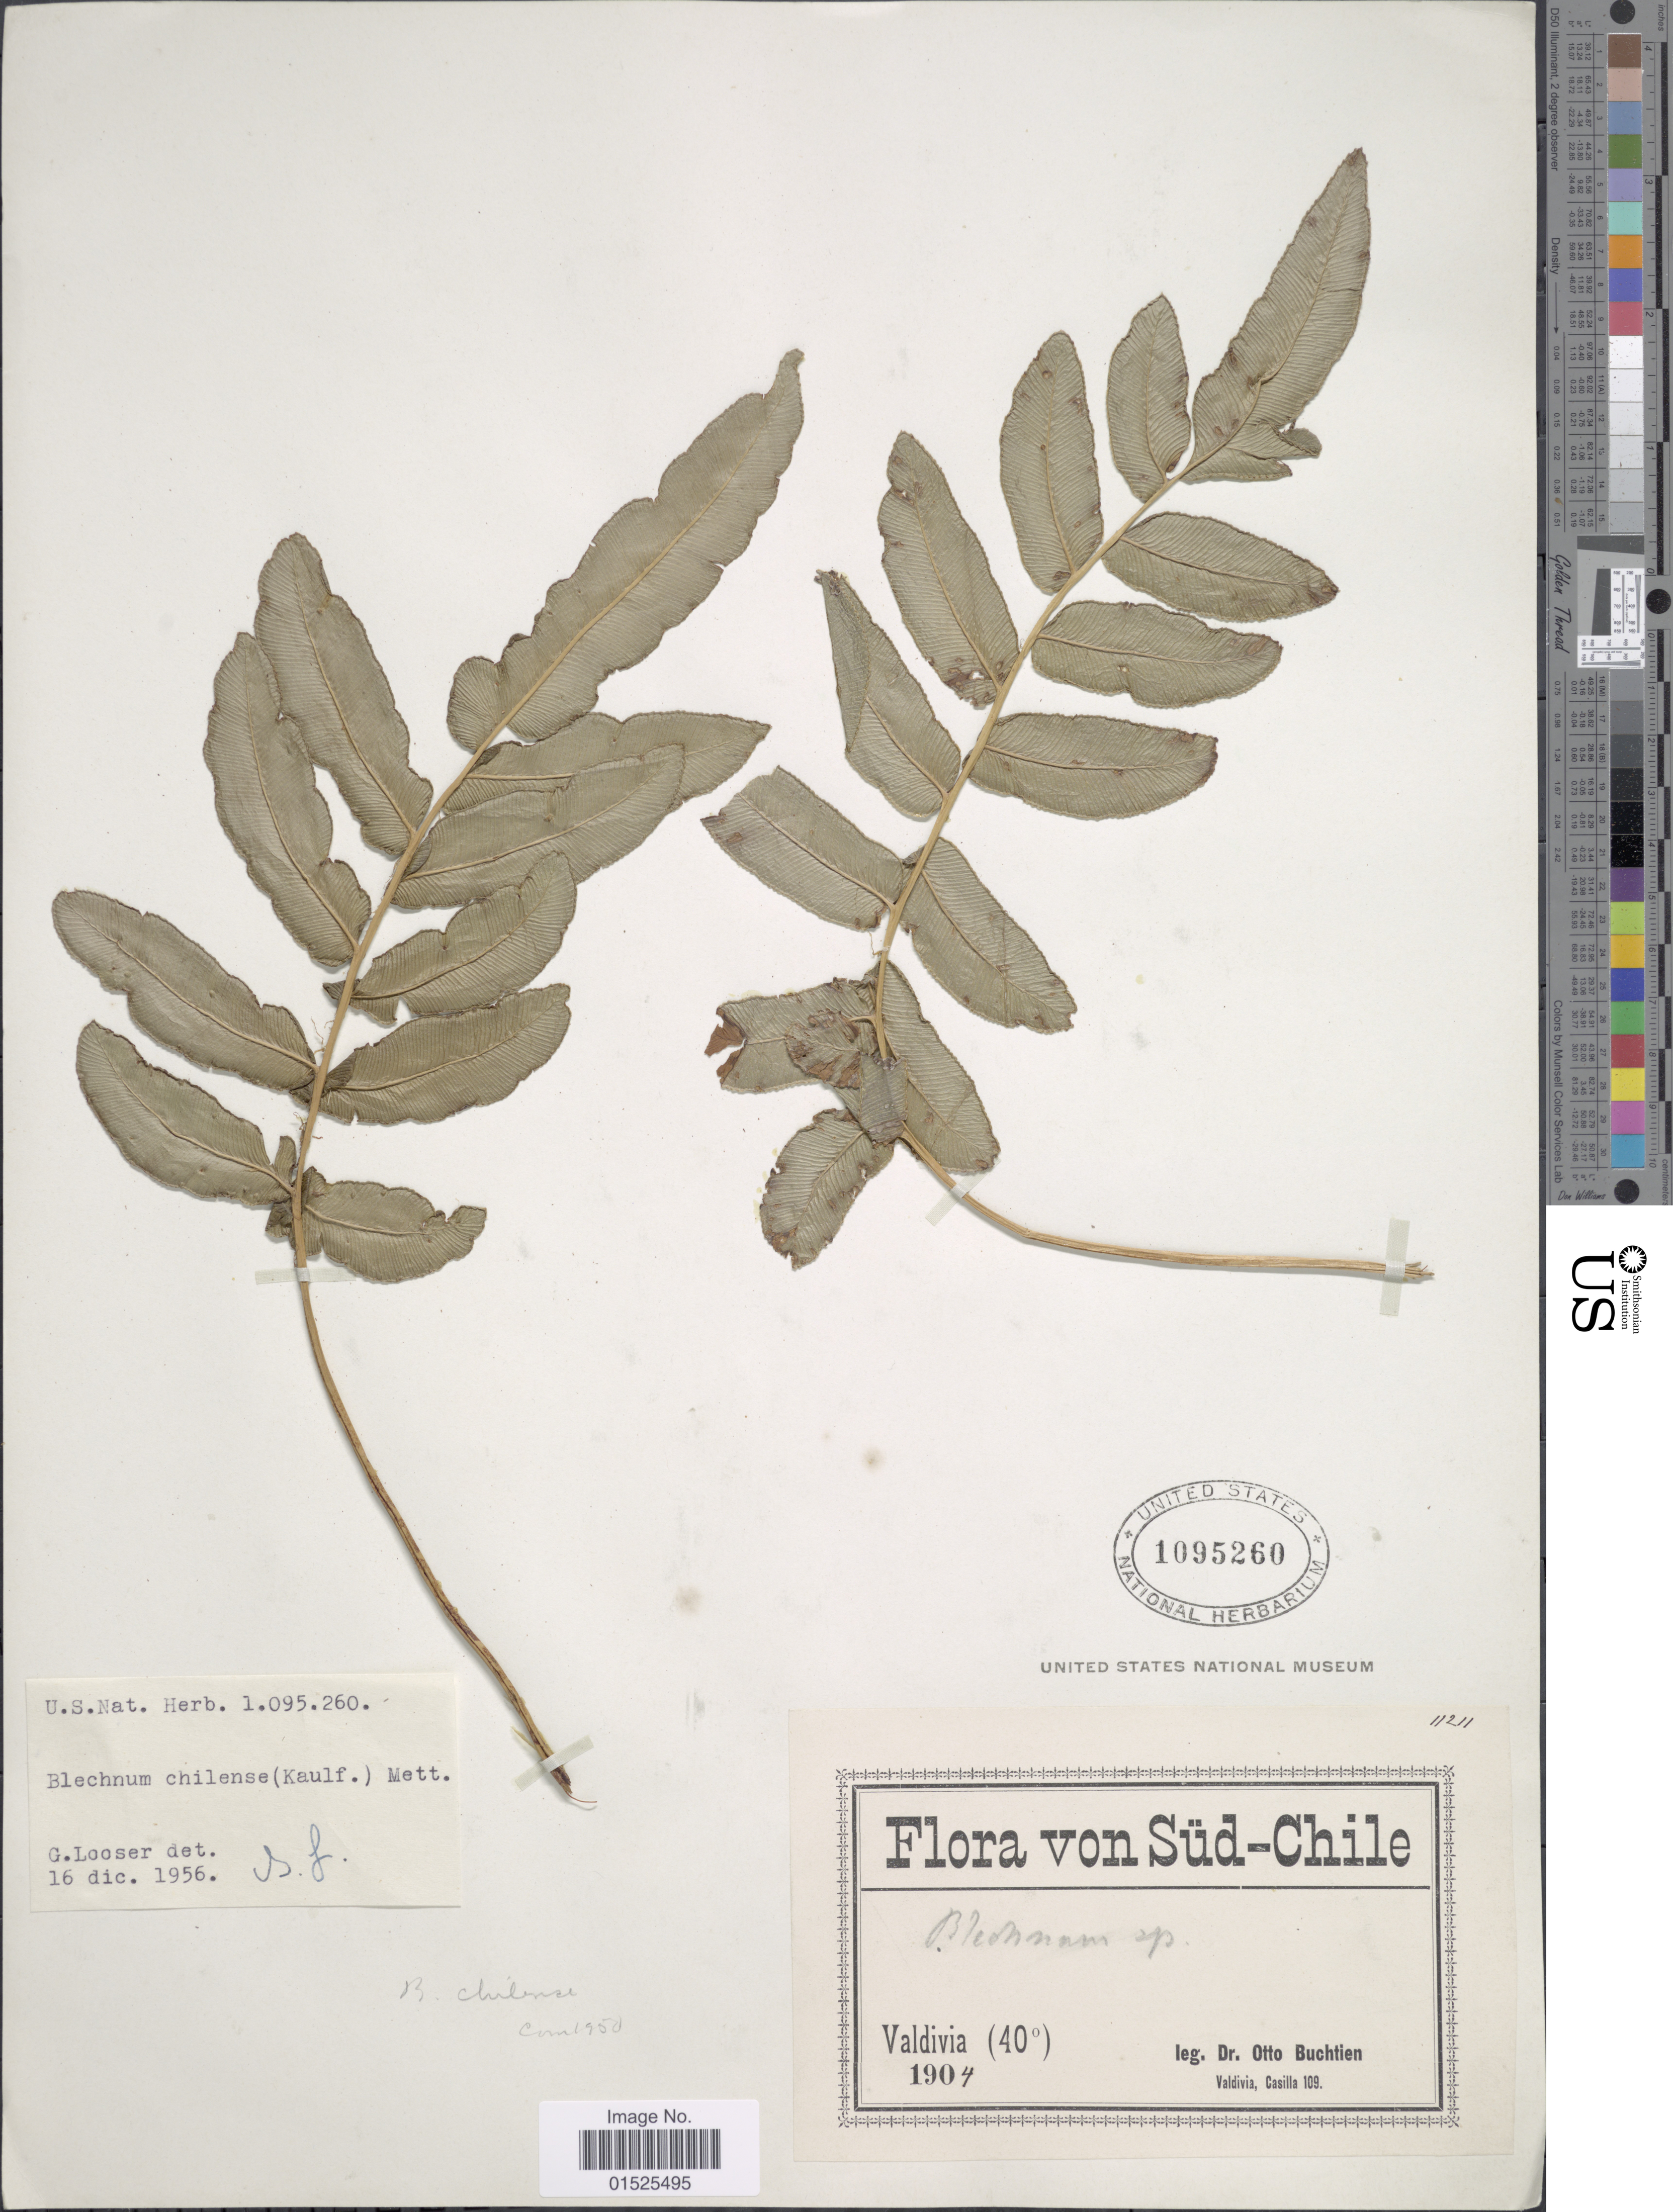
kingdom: Plantae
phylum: Tracheophyta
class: Polypodiopsida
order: Polypodiales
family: Blechnaceae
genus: Blechnum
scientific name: Blechnum chilense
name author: (Kaulf.) Mett.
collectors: O. Buchtien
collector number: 11211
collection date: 1904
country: Chile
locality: Süd-Chile. Valdivia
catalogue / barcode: US 1095260